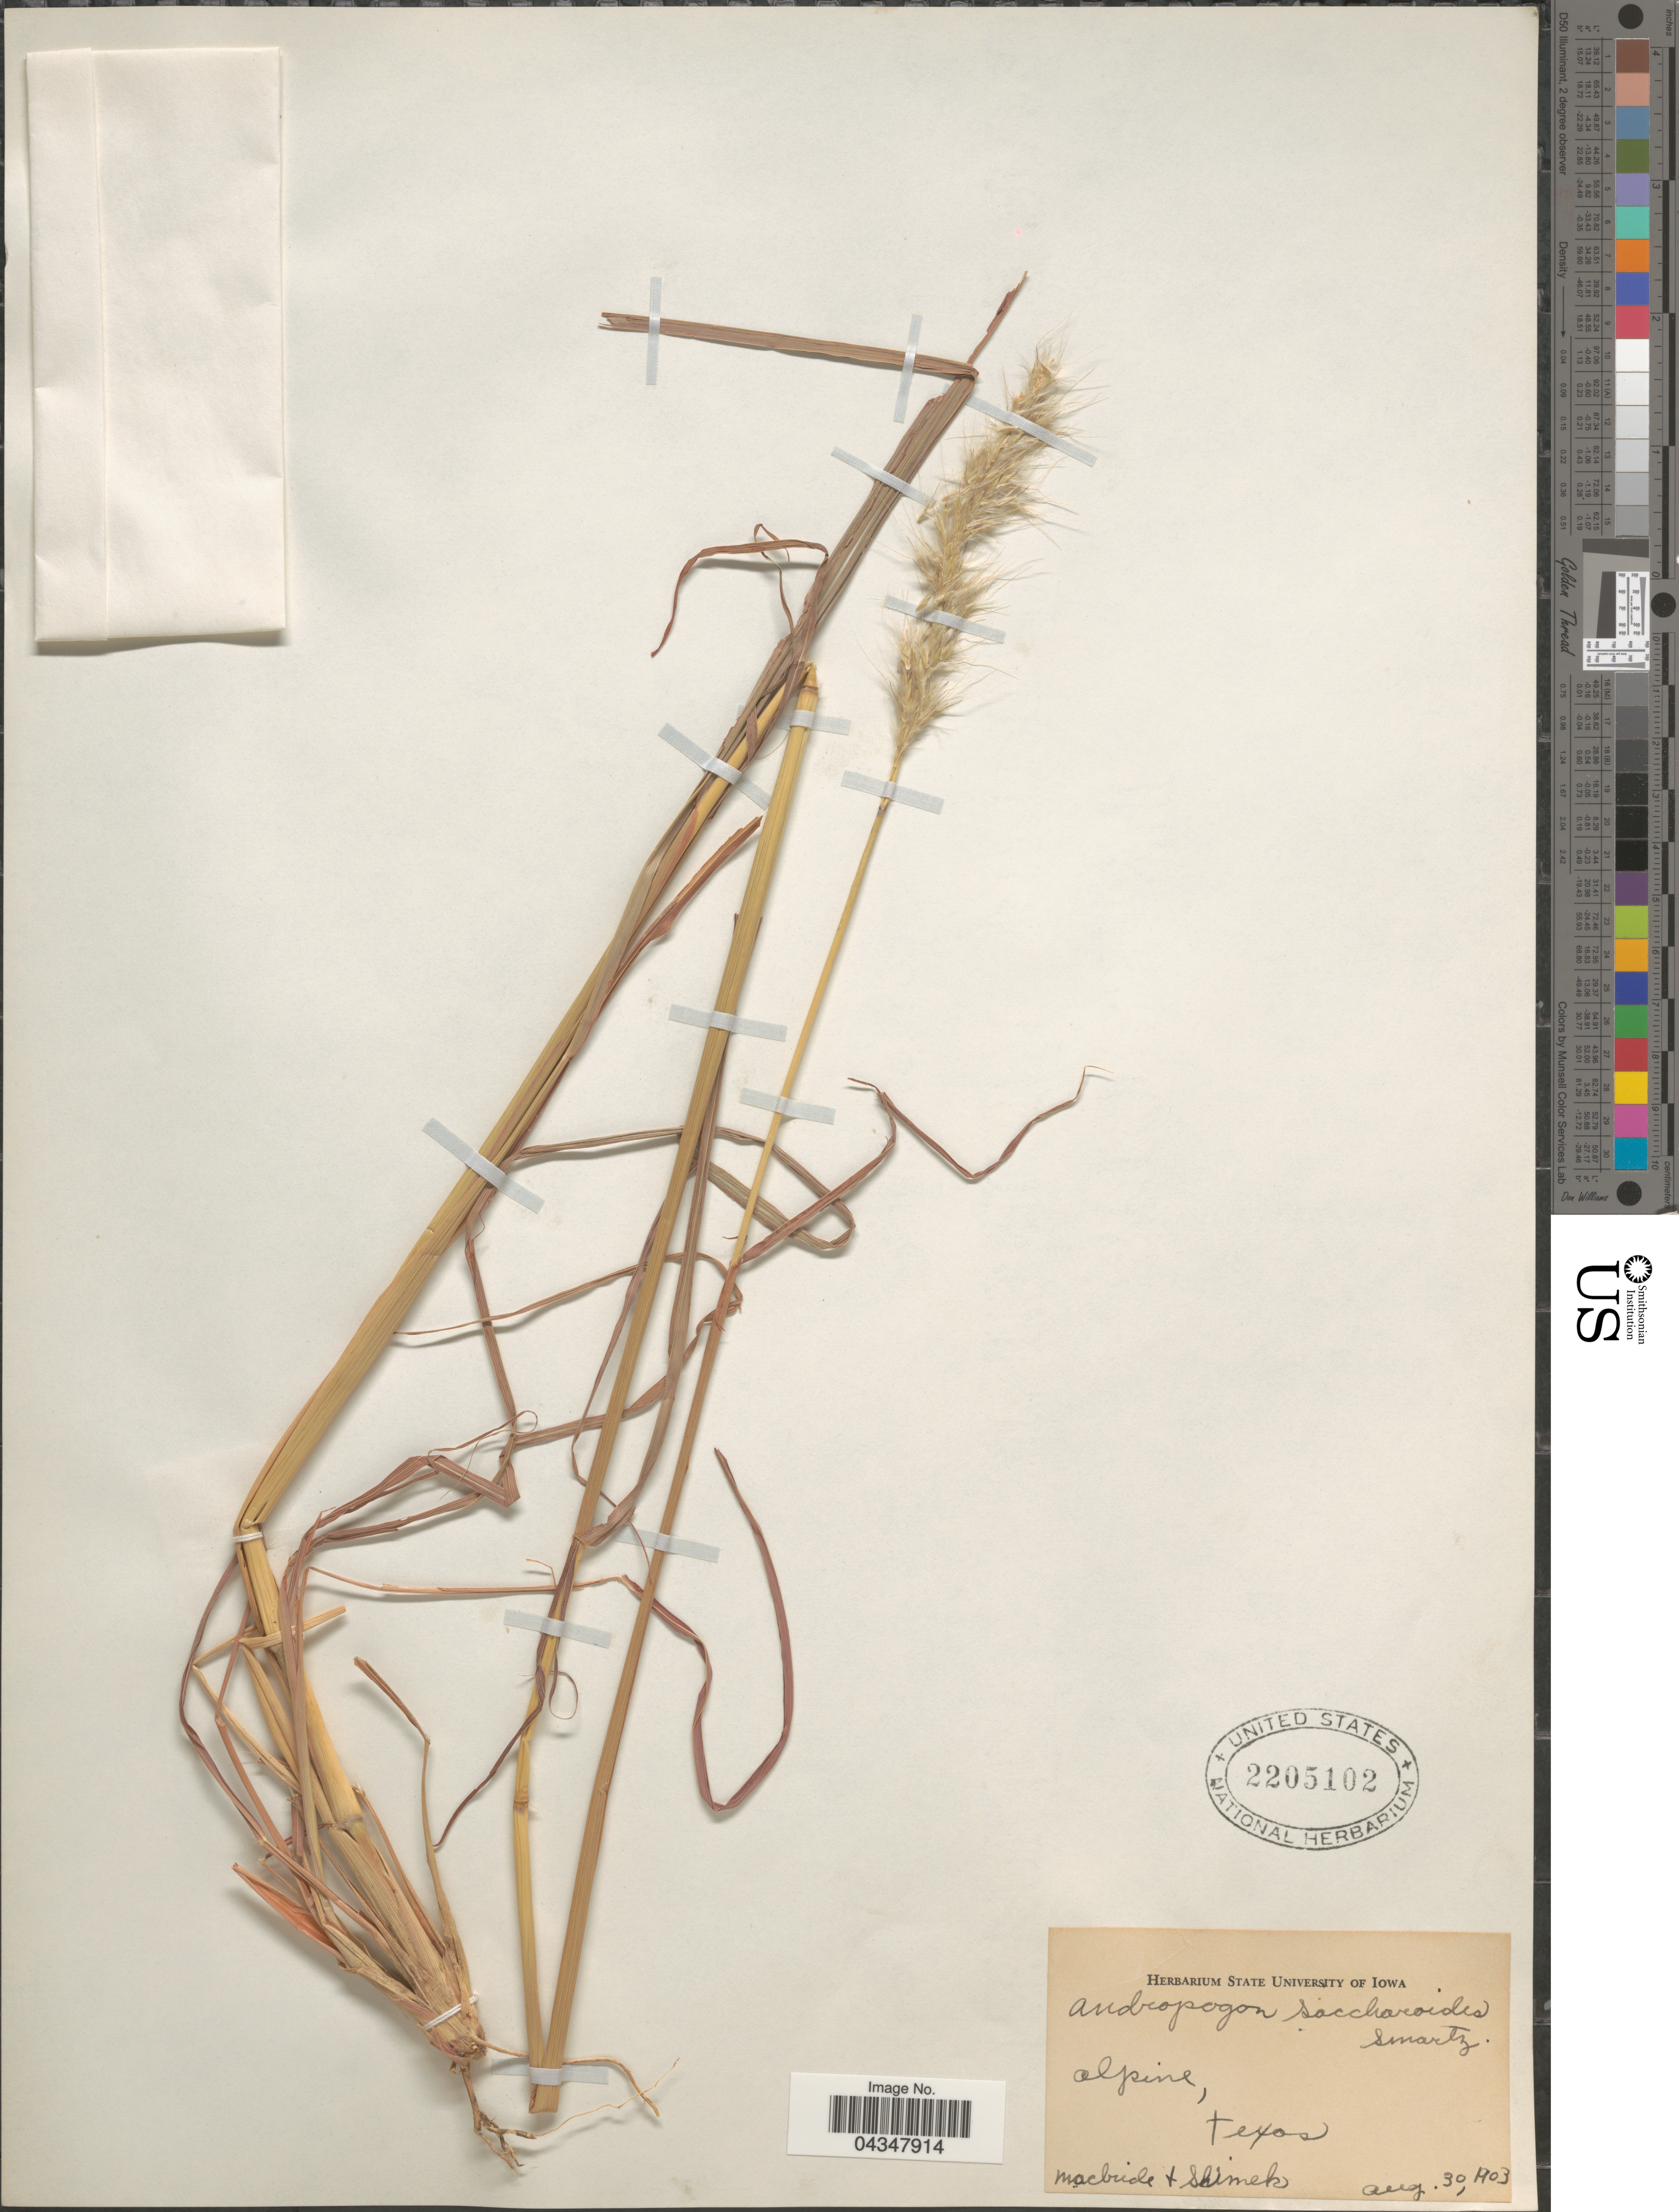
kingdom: Plantae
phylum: Tracheophyta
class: Liliopsida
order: Poales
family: Poaceae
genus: Bothriochloa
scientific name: Bothriochloa saccharoides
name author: (Sw.) Rydb.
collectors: Macbride, -- & Schimek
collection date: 1903-08-30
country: United States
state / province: Texas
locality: Alpine.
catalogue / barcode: US 2205102